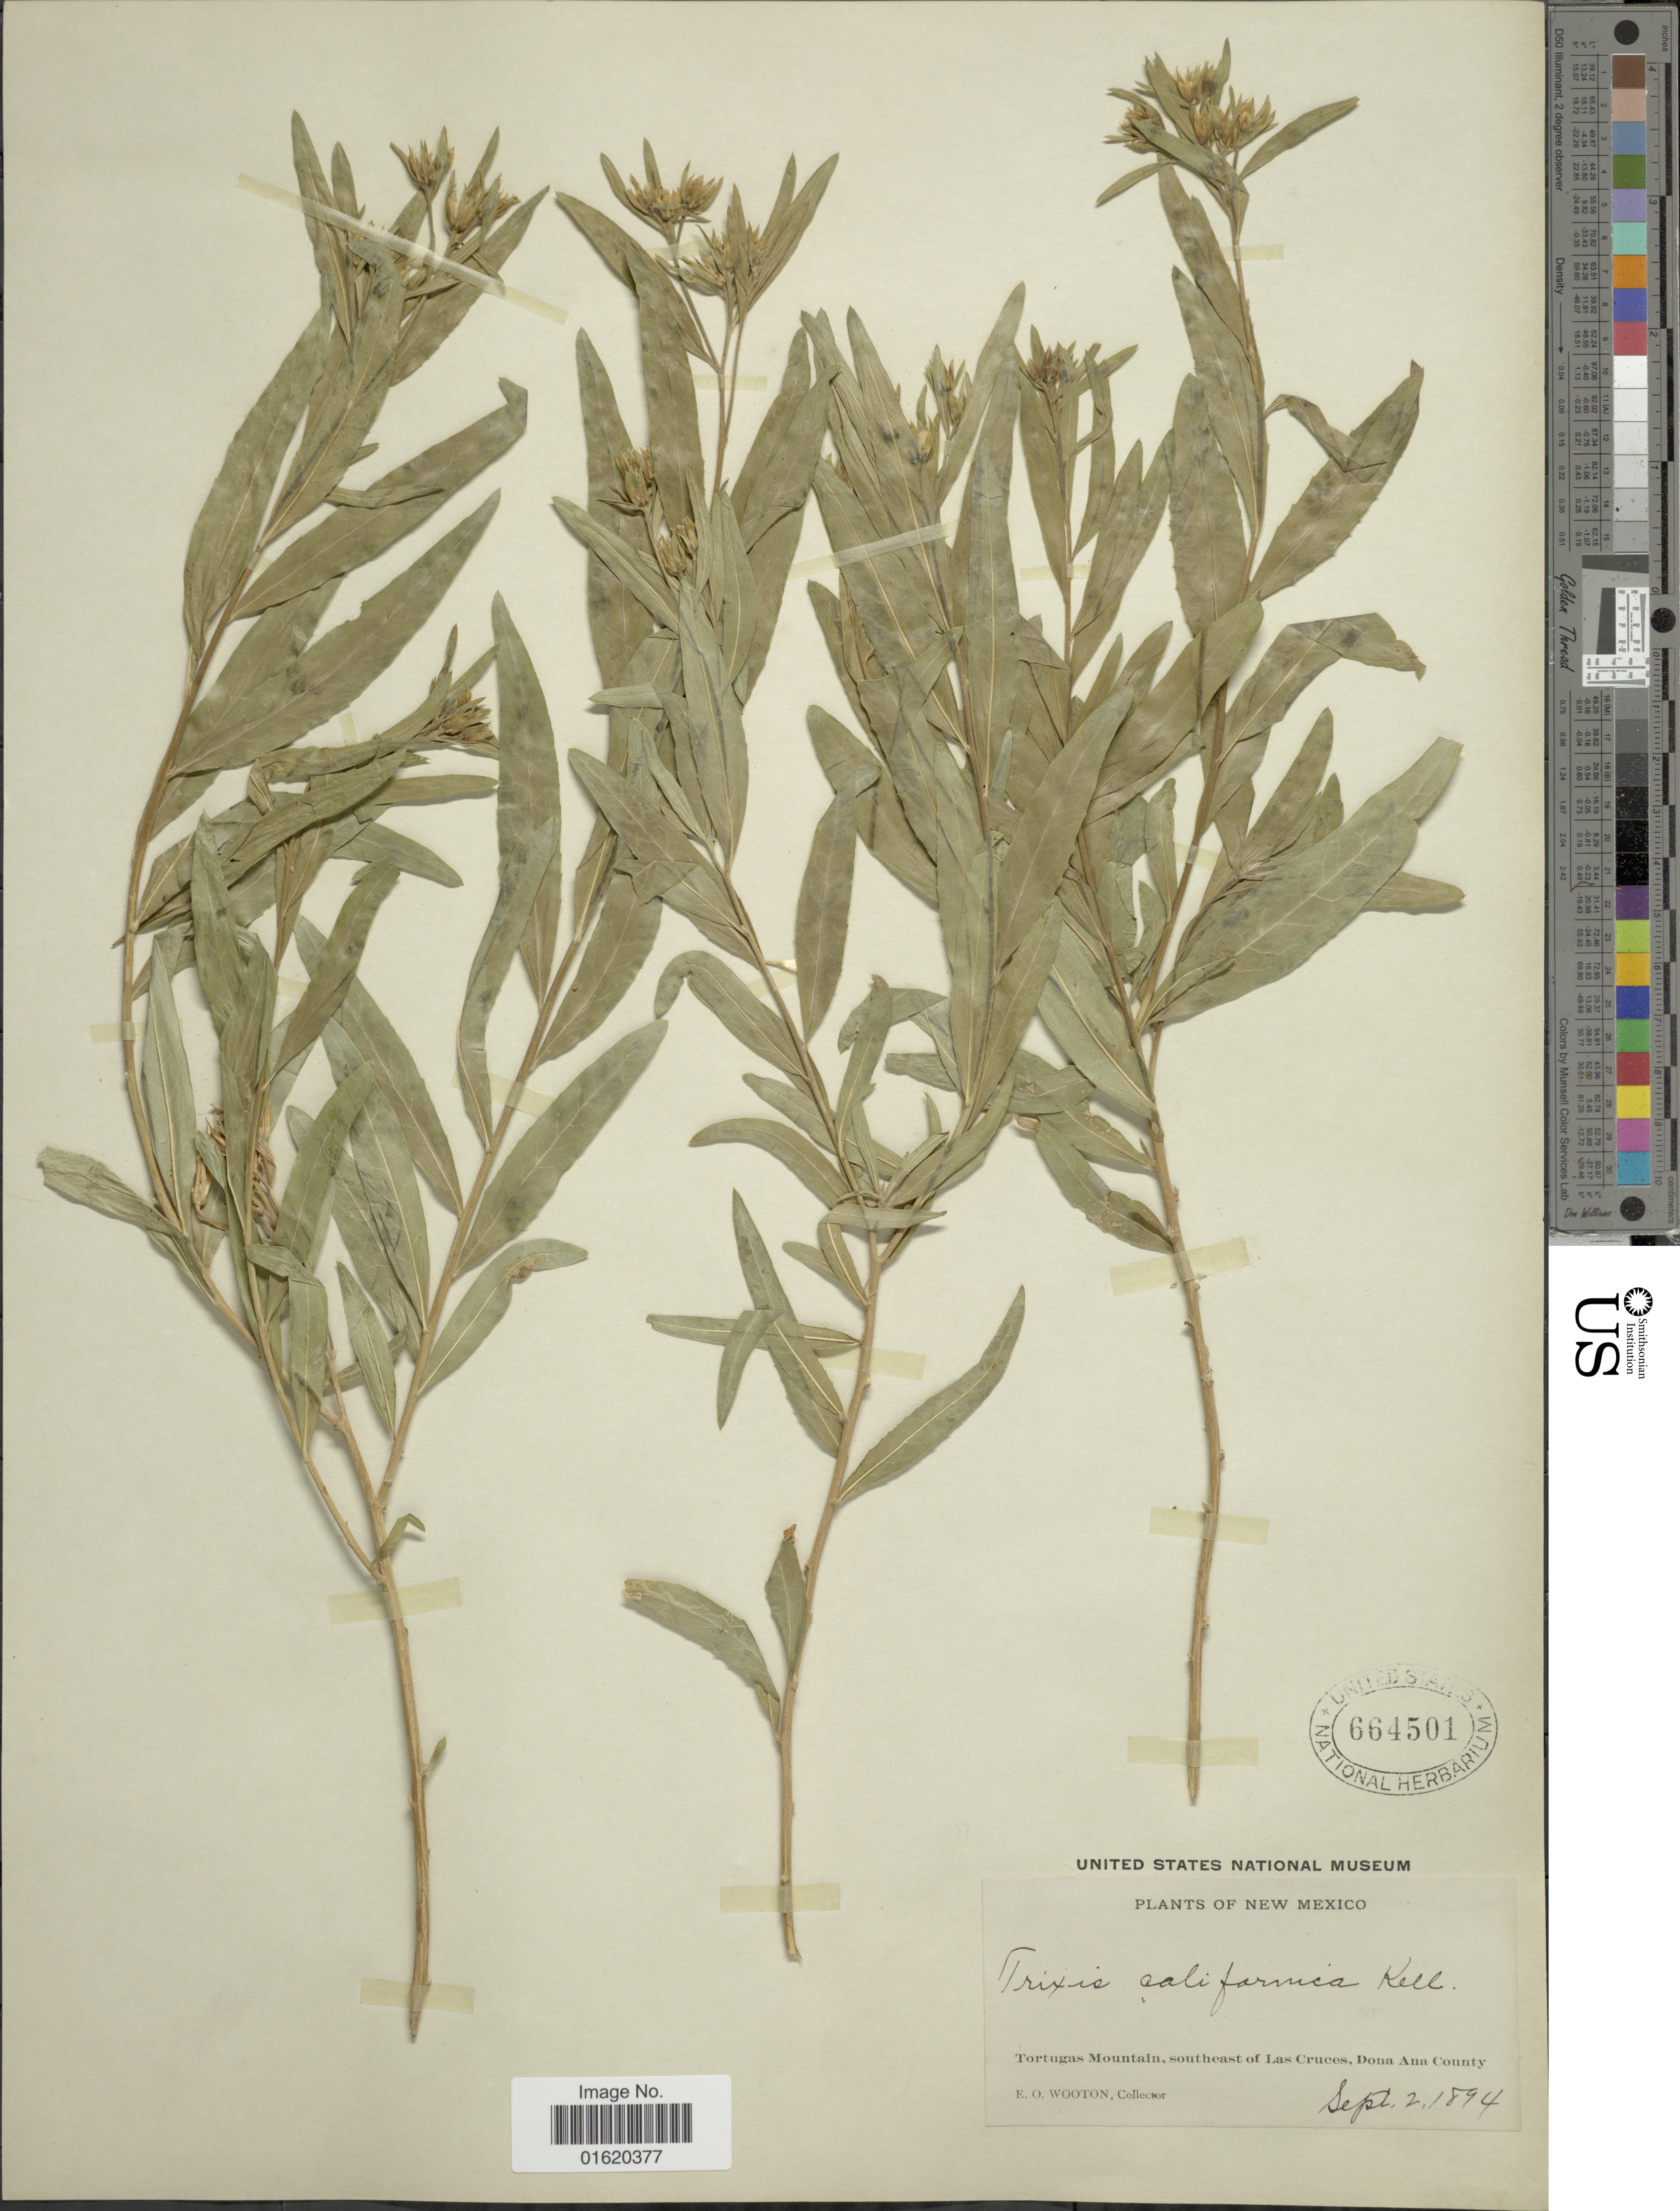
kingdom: Plantae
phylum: Tracheophyta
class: Magnoliopsida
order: Asterales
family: Asteraceae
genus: Trixis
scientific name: Trixis californica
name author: Kellogg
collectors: E. O. Wooton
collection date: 1894-09-02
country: United States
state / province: New Mexico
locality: Tortugas Mountain, southeast of Las Cruces, Dona Ana County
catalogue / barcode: US 664501